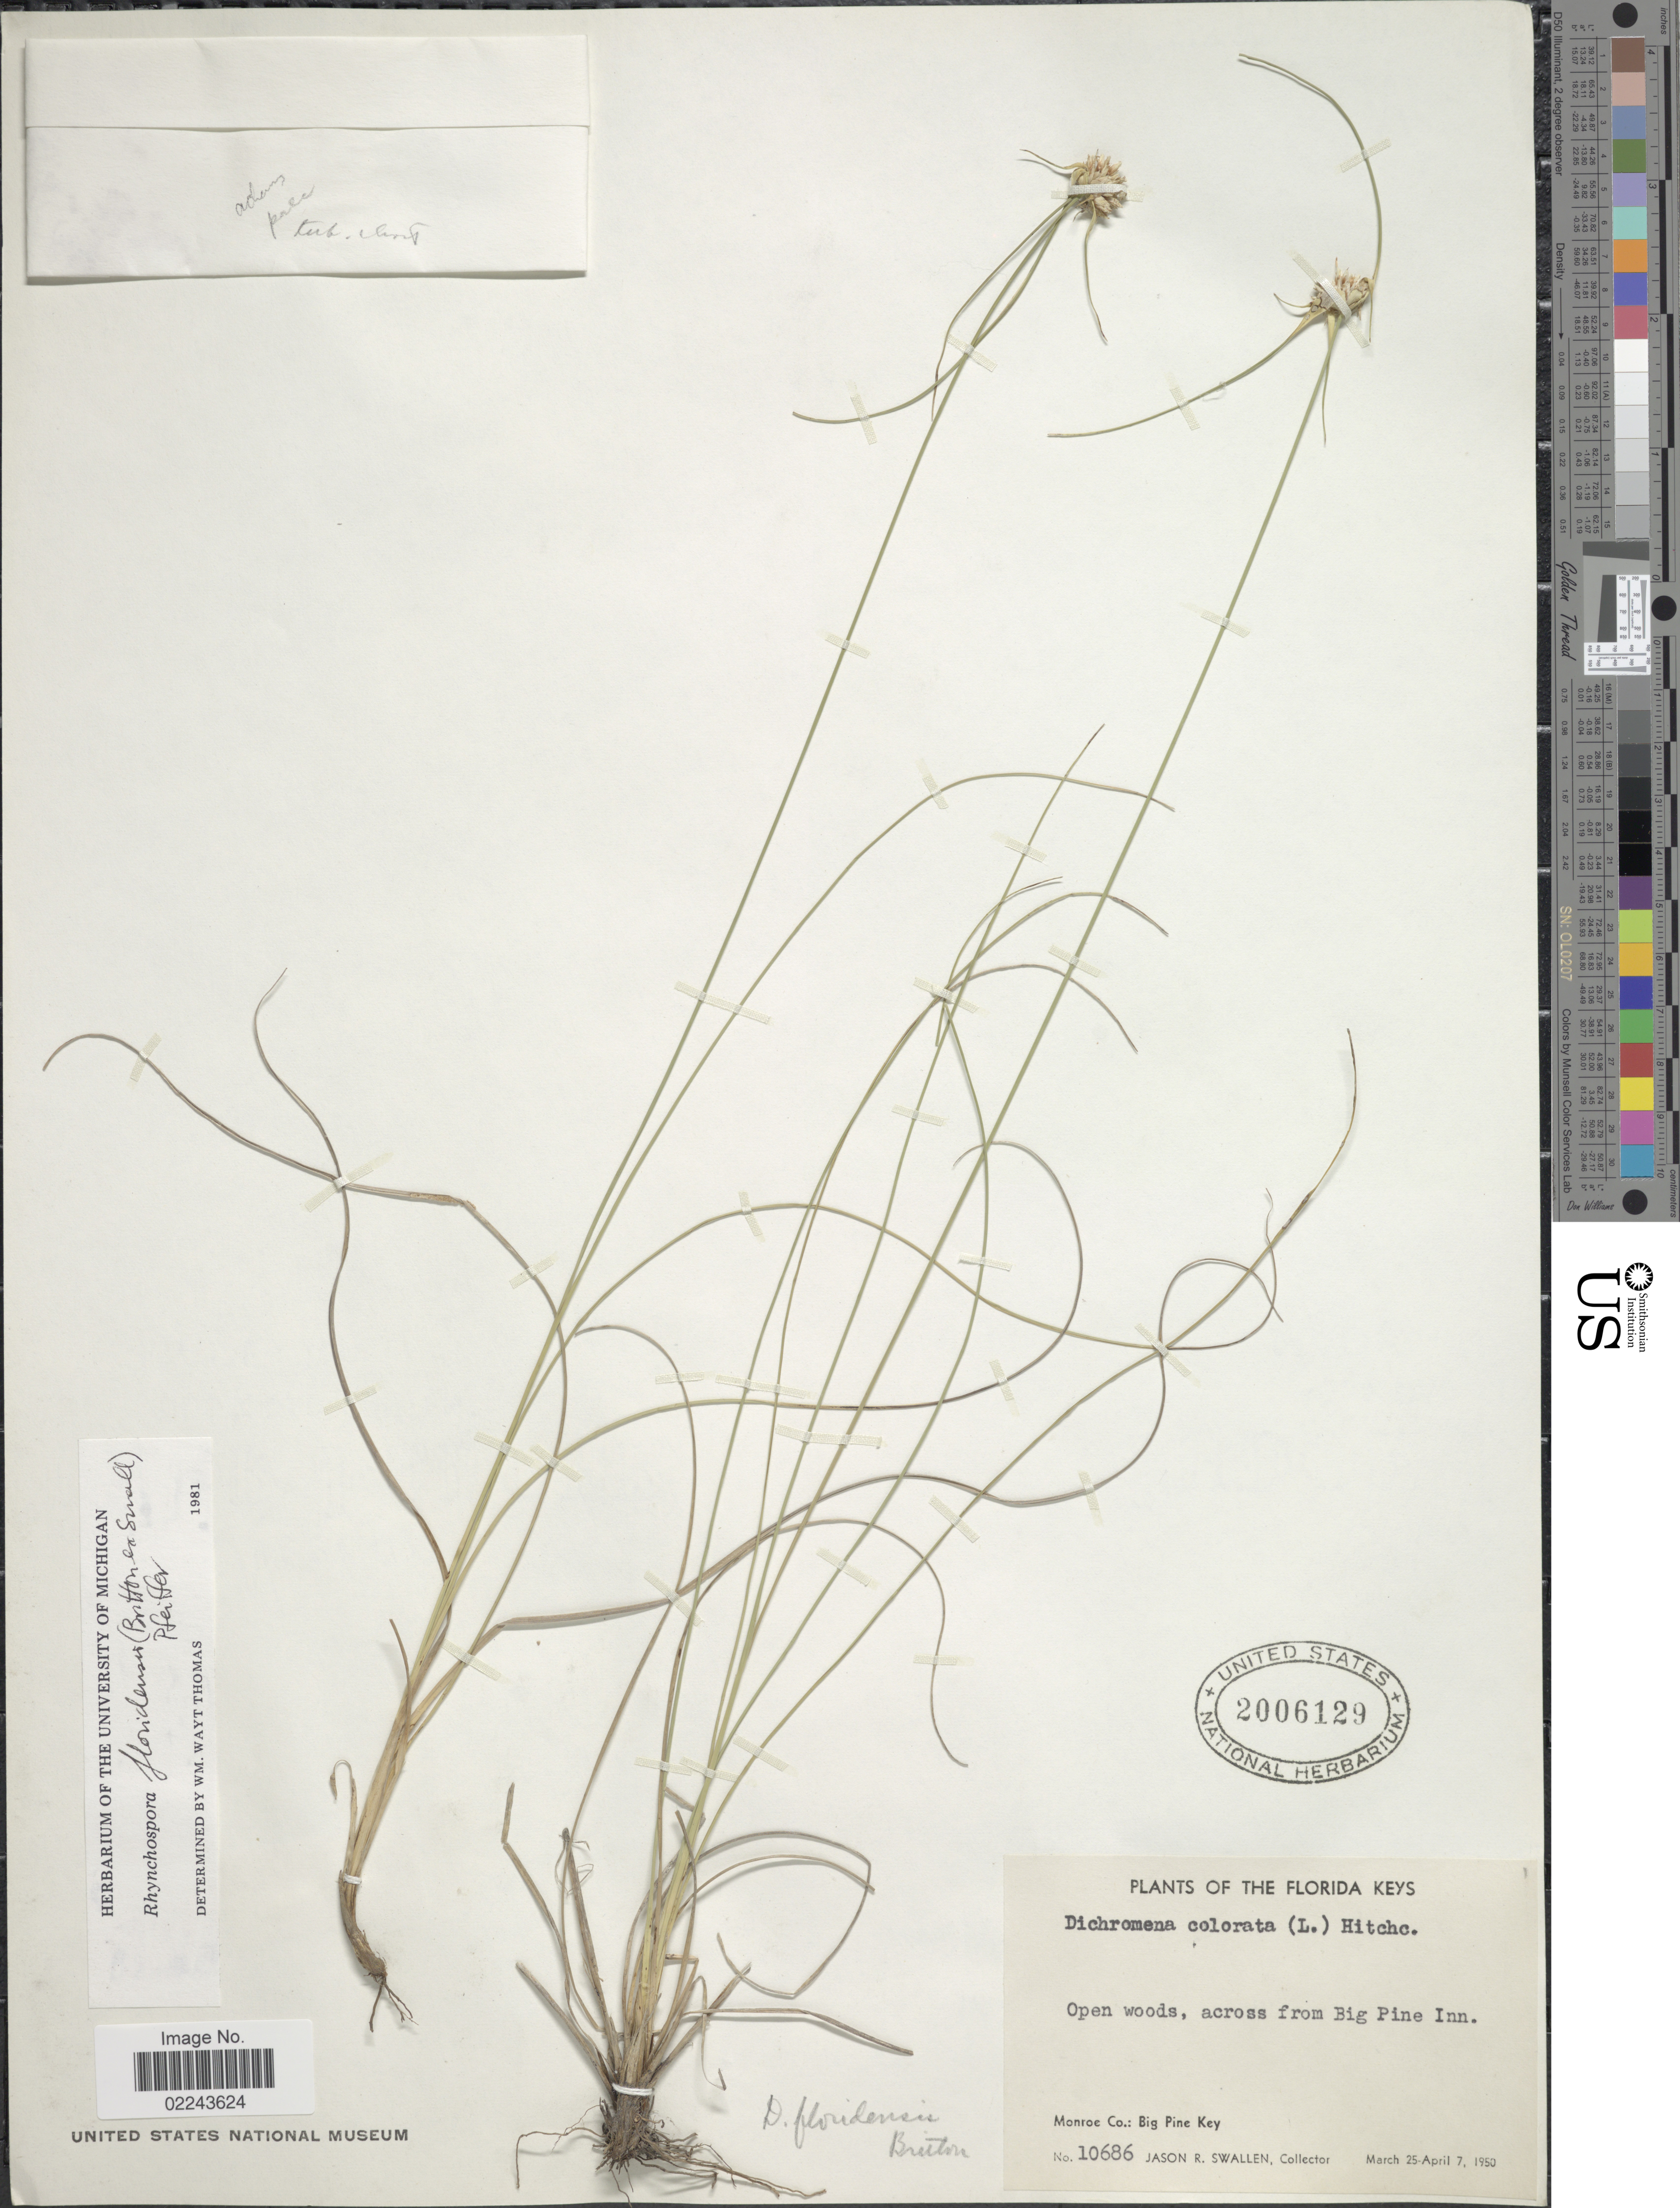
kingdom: Plantae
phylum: Tracheophyta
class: Liliopsida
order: Poales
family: Cyperaceae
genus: Rhynchospora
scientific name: Rhynchospora floridensis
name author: (Britton ex Small) H. Pfeiff.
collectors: J. R. Swallen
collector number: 10686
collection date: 1950-03-25/1950-04-07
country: United States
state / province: Florida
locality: The Florida Keys, across from Big Pine Inn, Monroe Co, Big Pine Key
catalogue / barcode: US 2006129